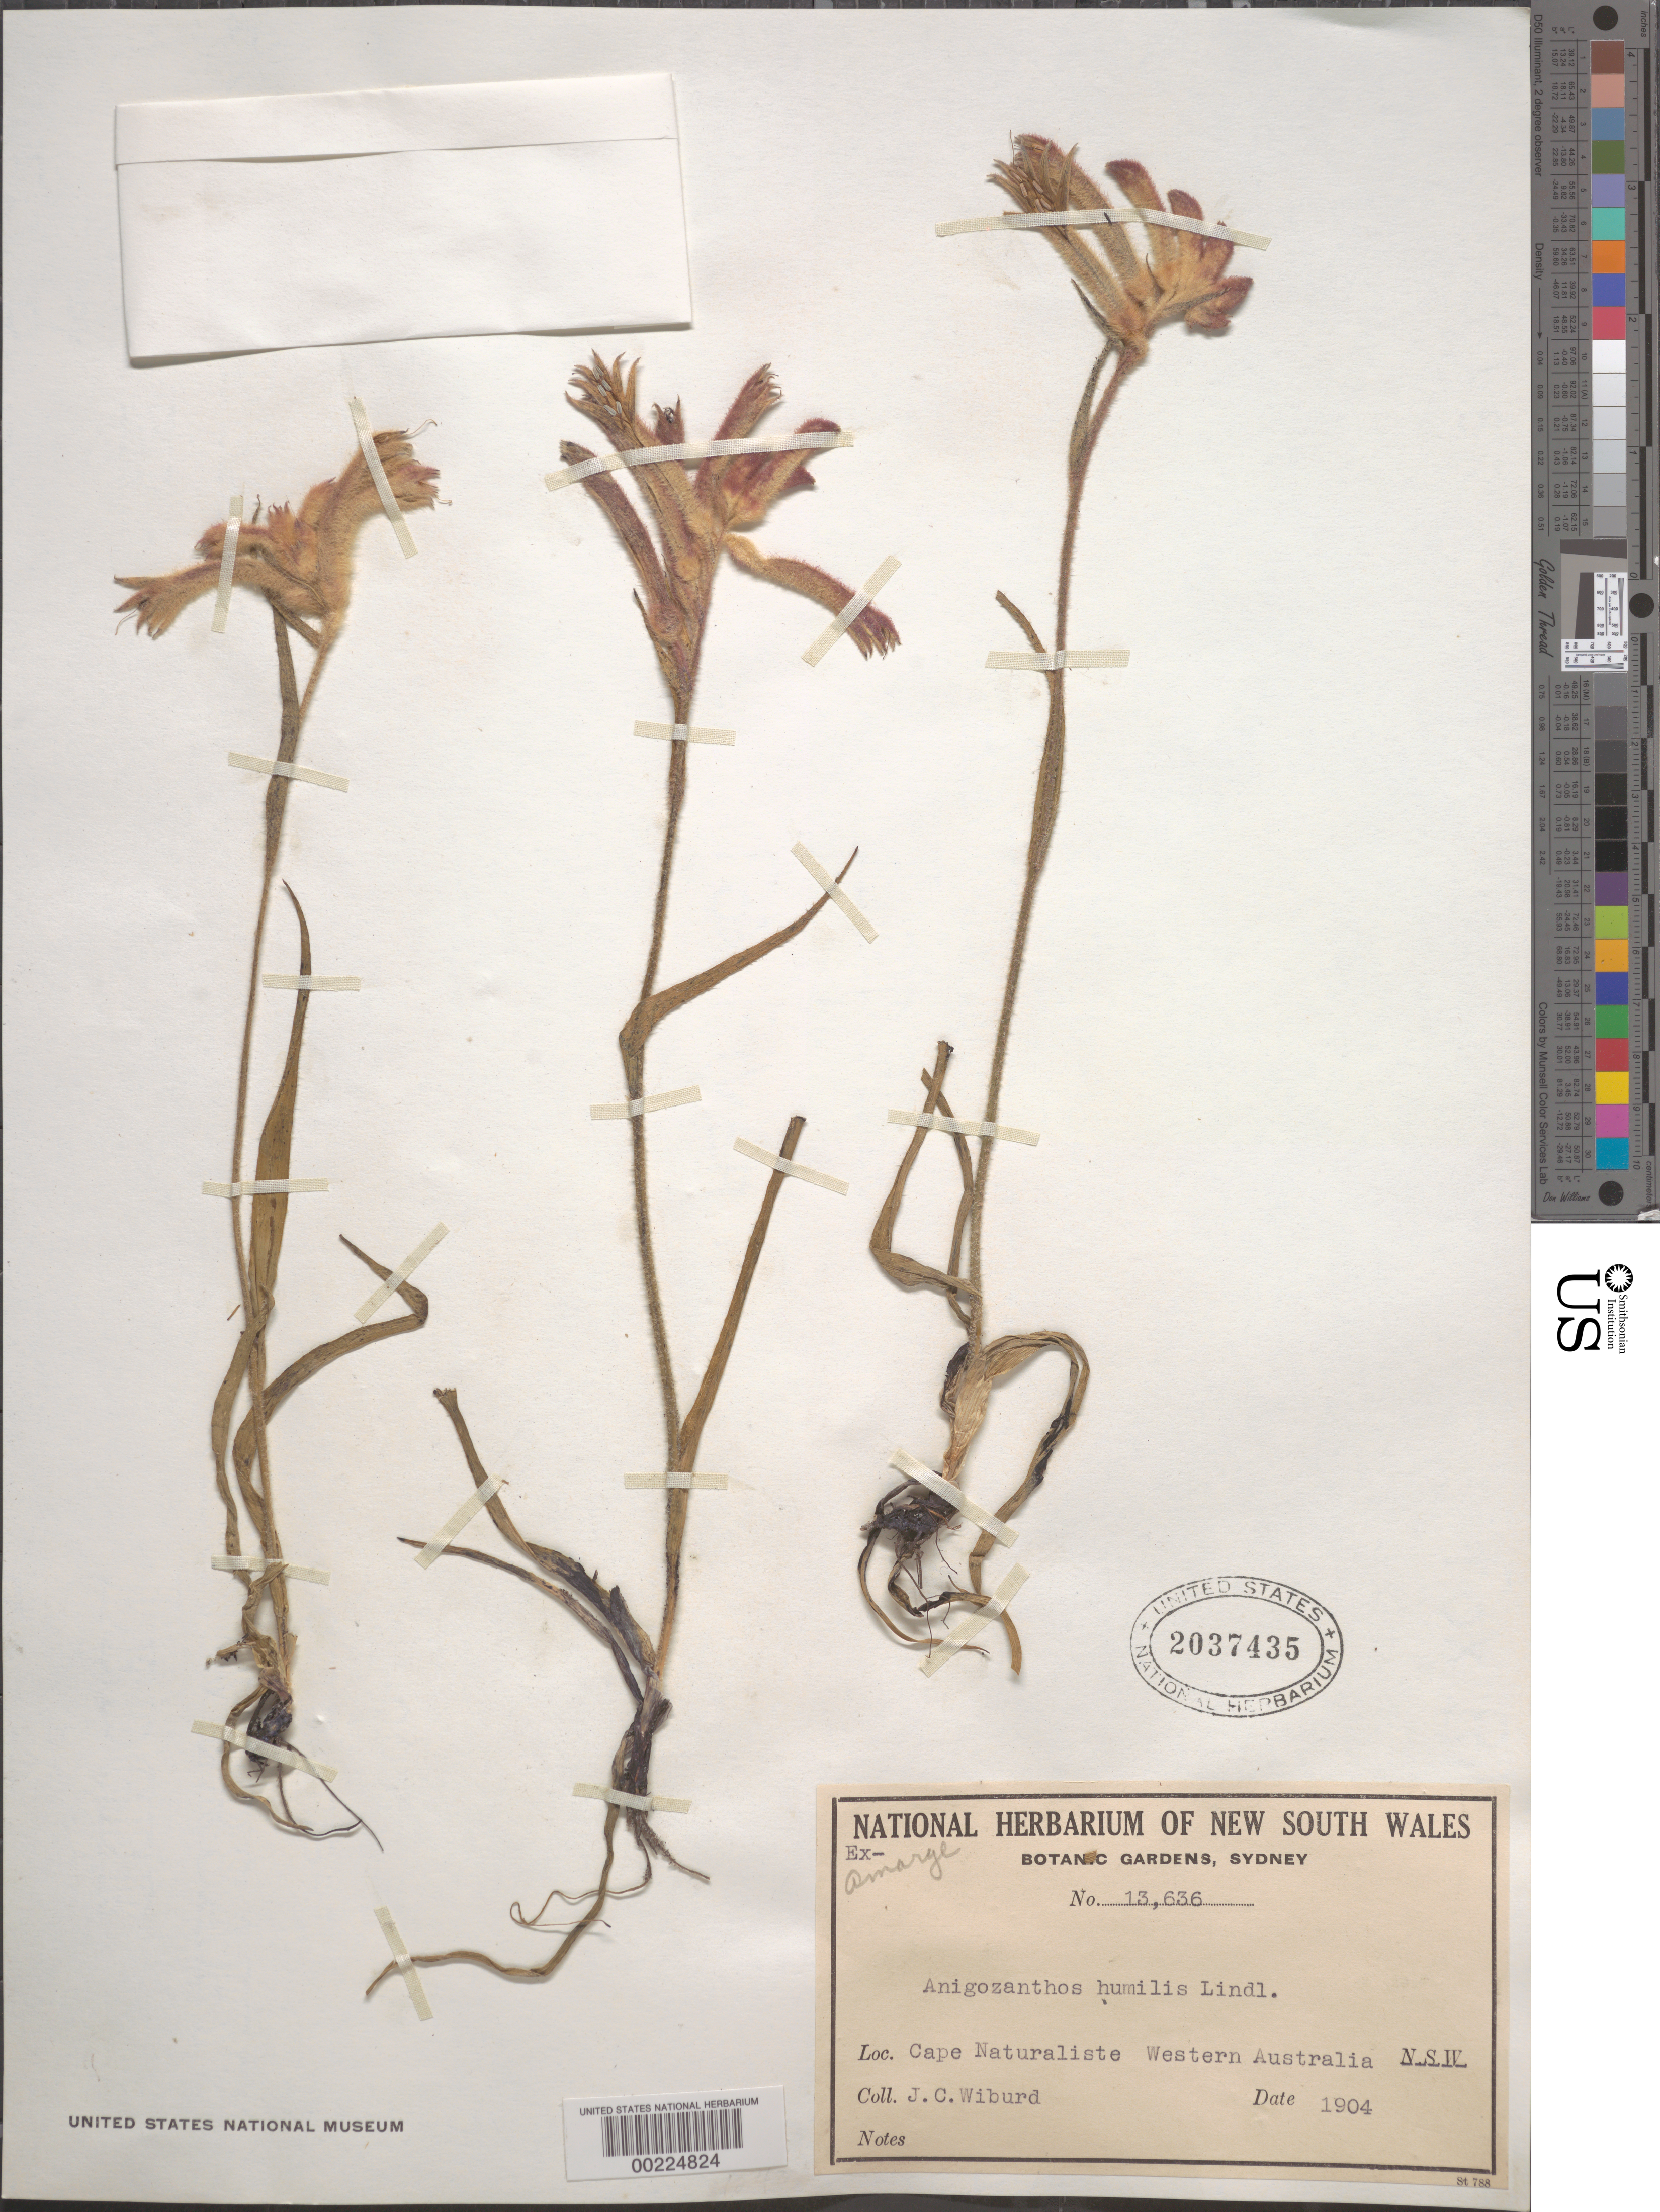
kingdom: Plantae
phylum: Tracheophyta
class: Liliopsida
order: Commelinales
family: Haemodoraceae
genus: Anigozanthos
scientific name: Anigozanthos humilis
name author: Lindl.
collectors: J. Wiburd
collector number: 13636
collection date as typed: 1904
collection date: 1904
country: Australia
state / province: Western Australia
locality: Cape naturaliste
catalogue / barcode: US 2037435